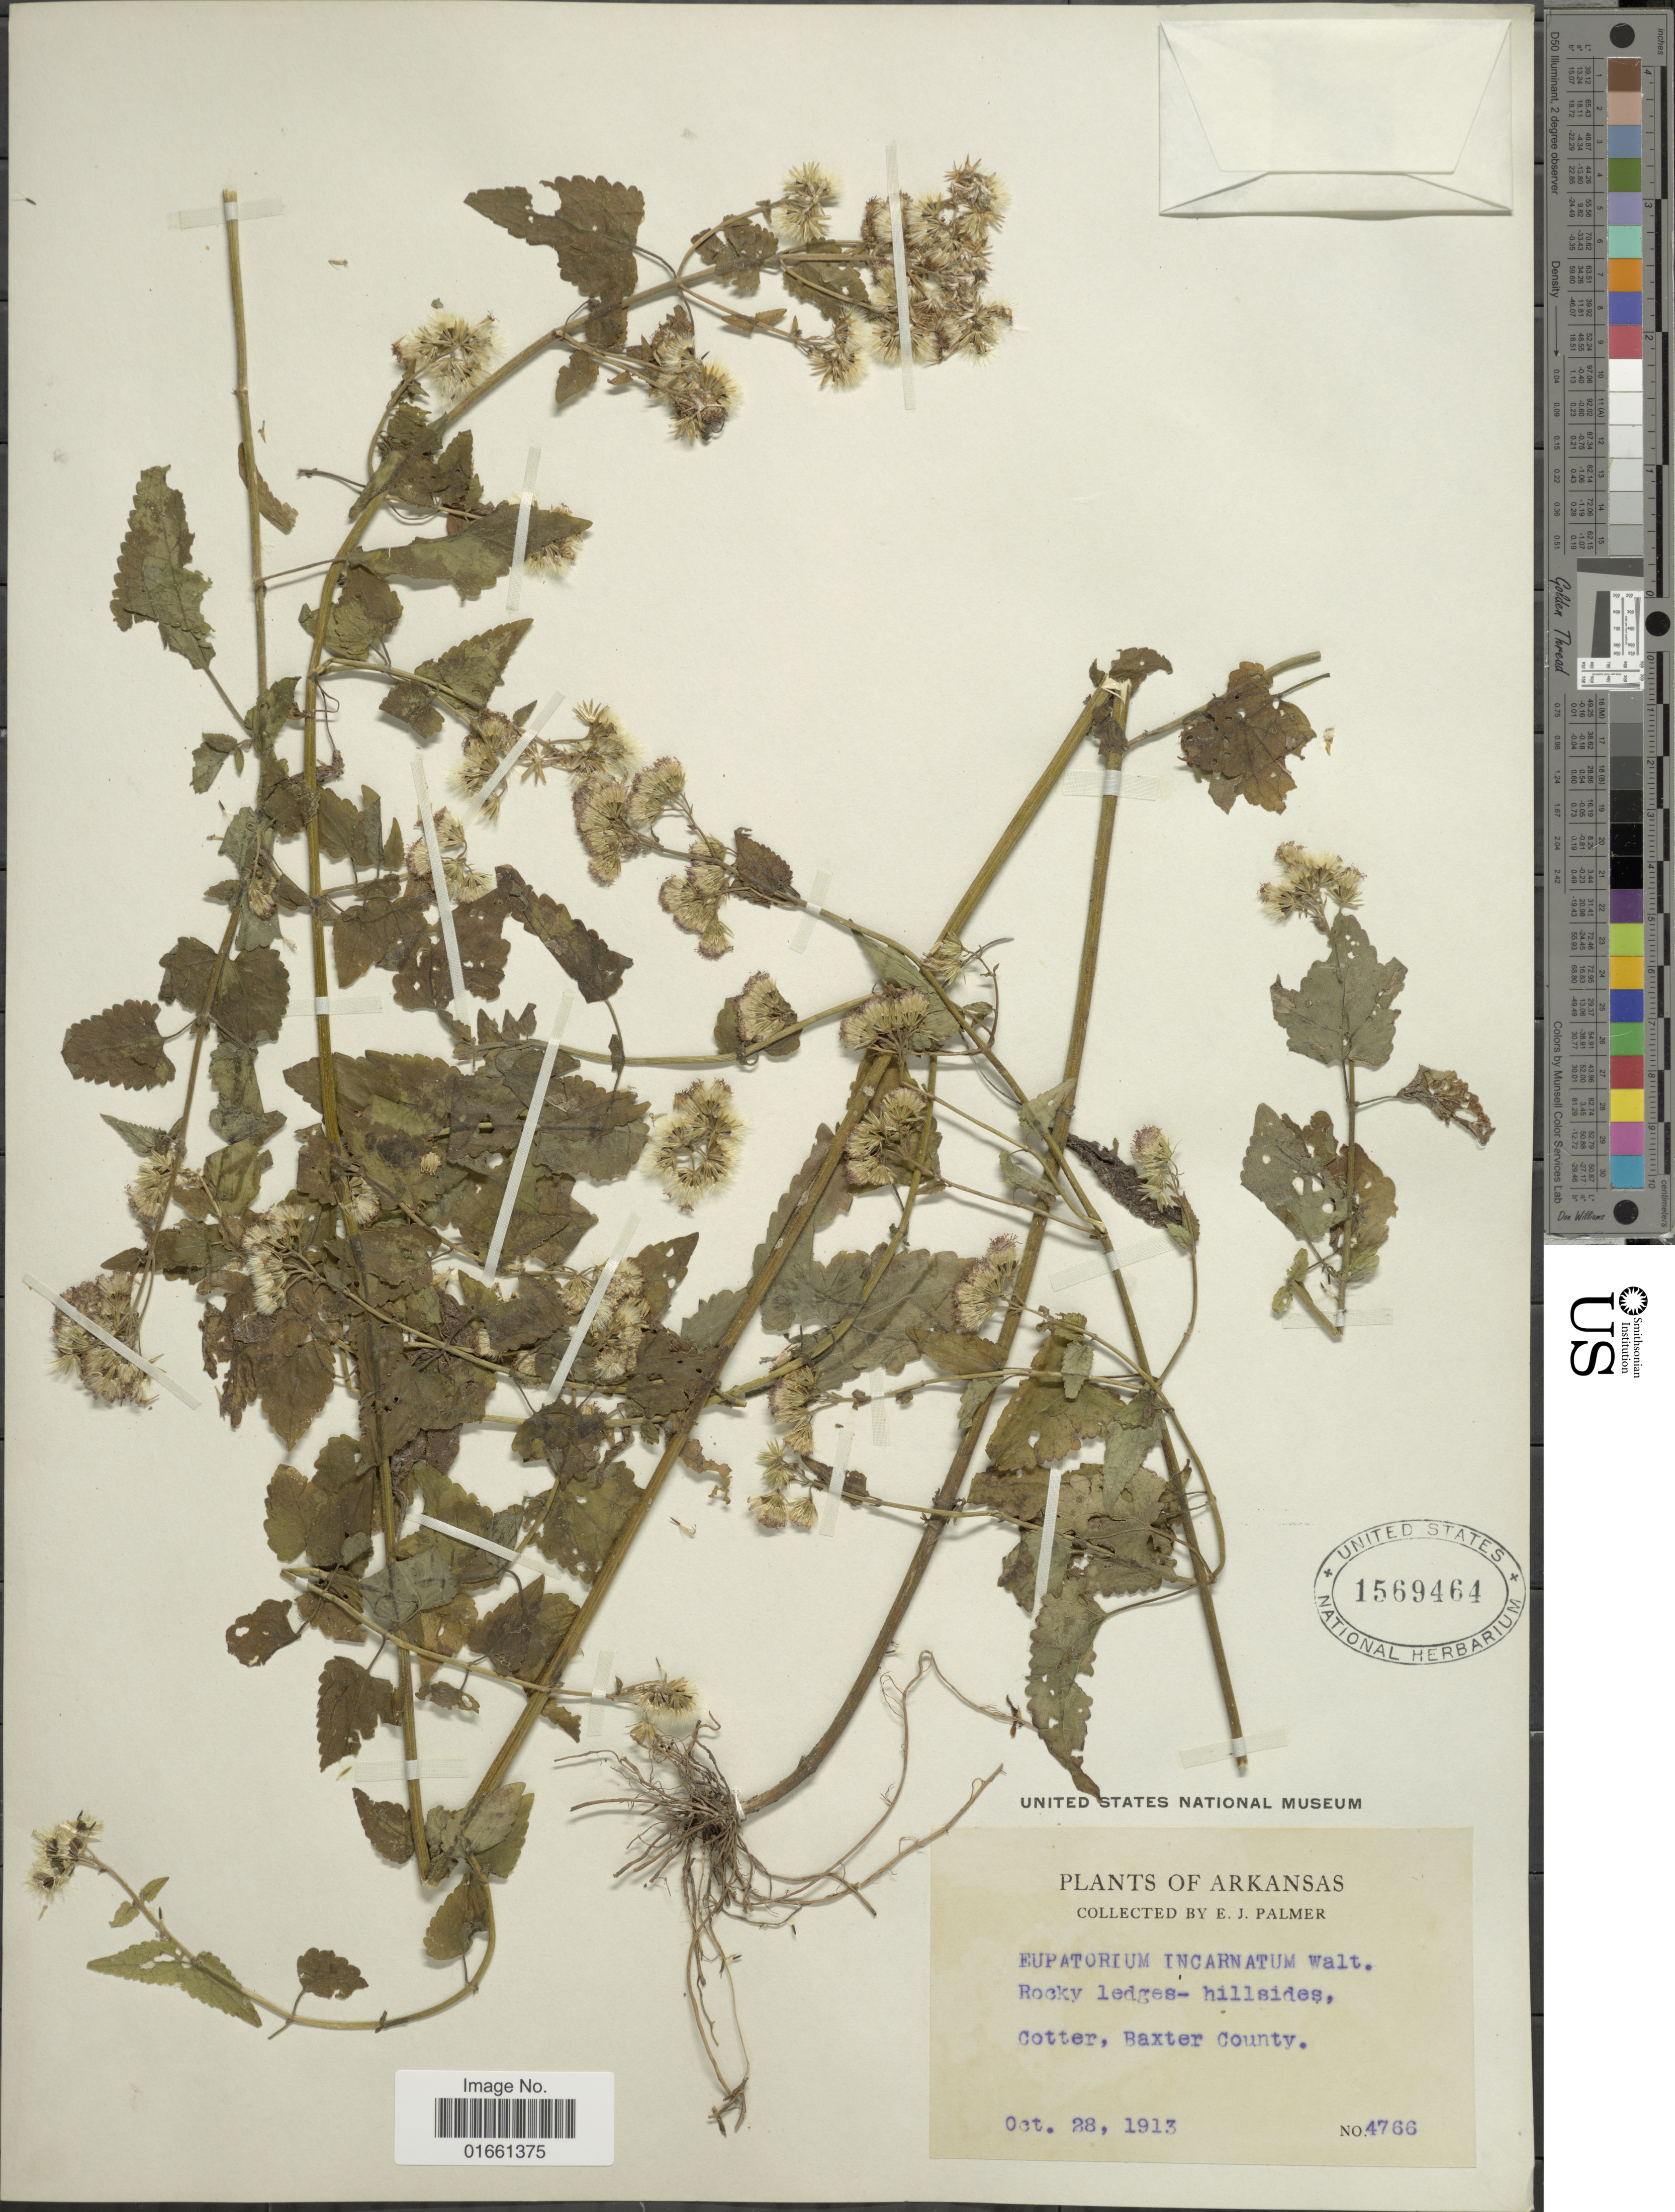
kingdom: Plantae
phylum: Tracheophyta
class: Magnoliopsida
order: Asterales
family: Asteraceae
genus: Fleischmannia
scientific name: Fleischmannia incarnata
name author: (Walter) R.M. King & H. Rob.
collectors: E. J. Palmer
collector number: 4766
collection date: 1913-10-28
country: United States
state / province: Arkansas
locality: Rocky ledges - Hillsides, Cotter, Baxter County.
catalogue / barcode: US 1569464